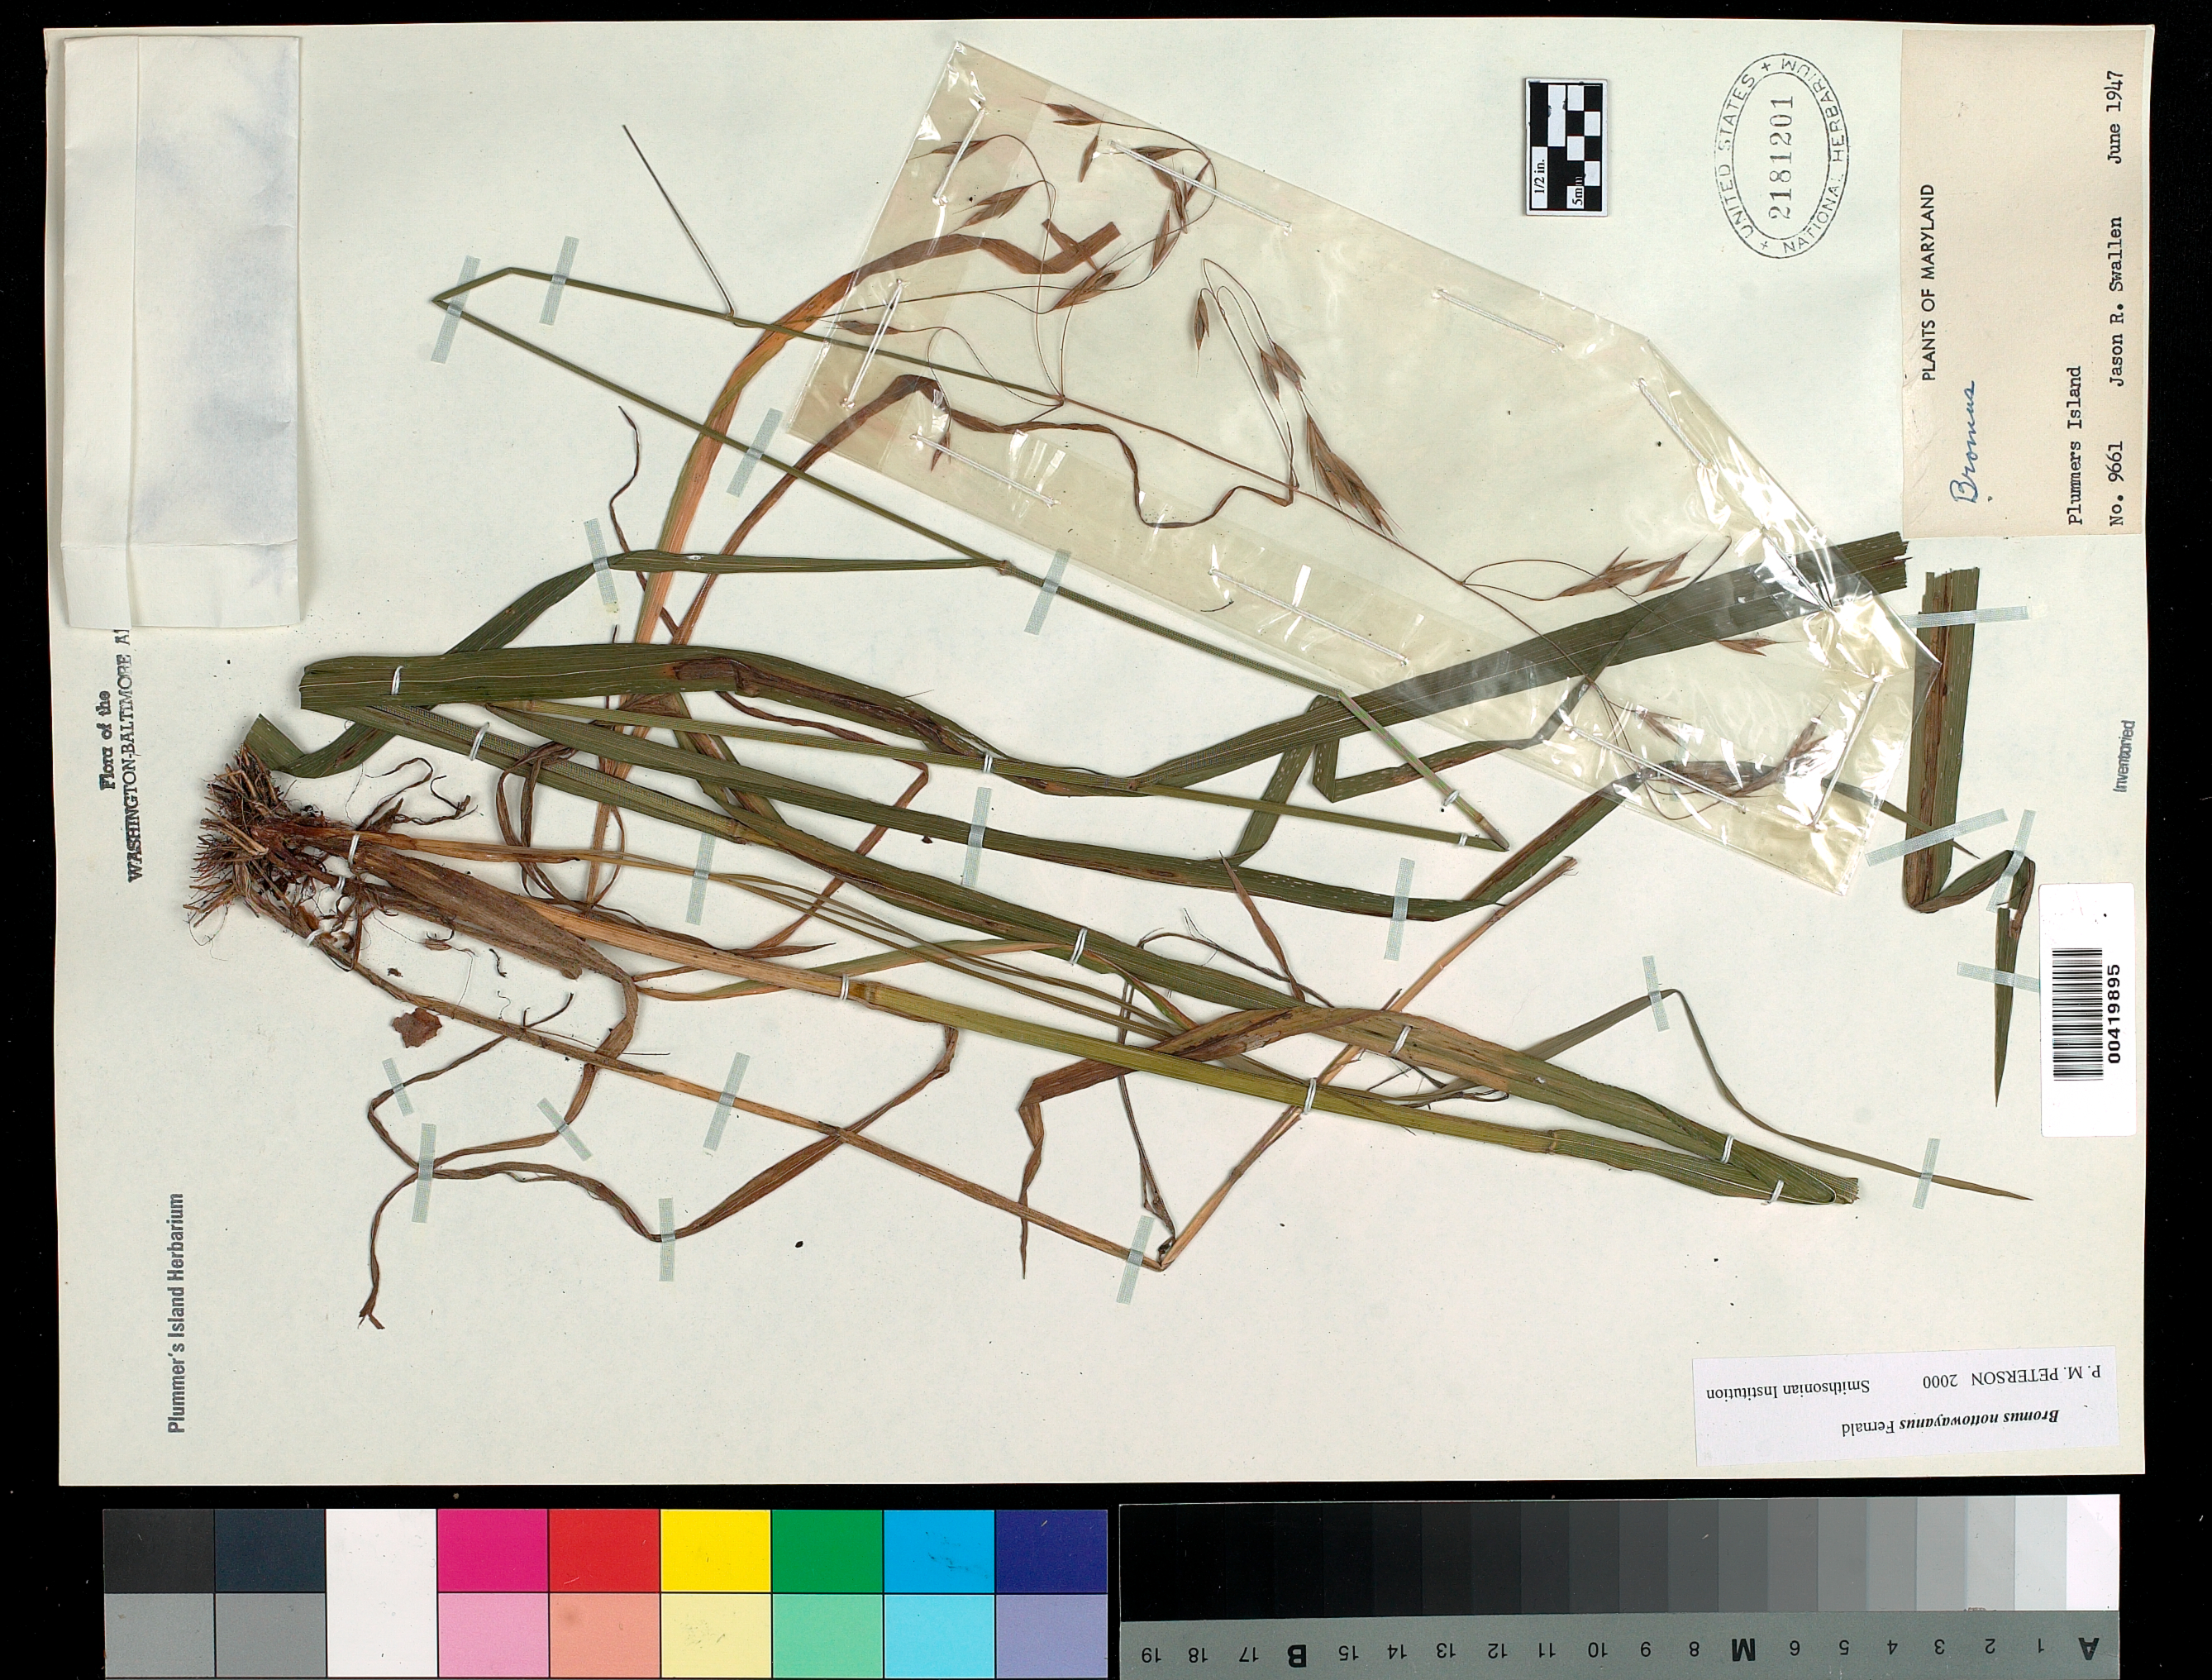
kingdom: Plantae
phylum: Tracheophyta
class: Liliopsida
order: Poales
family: Poaceae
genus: Bromus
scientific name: Bromus nottawayanus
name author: Fernald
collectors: J. R. Swallen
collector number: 9661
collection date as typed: Jun 1947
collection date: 1947-06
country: United States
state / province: Maryland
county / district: Montgomery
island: Plummers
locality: Plummer's Island Plummers Island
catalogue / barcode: US 2181201